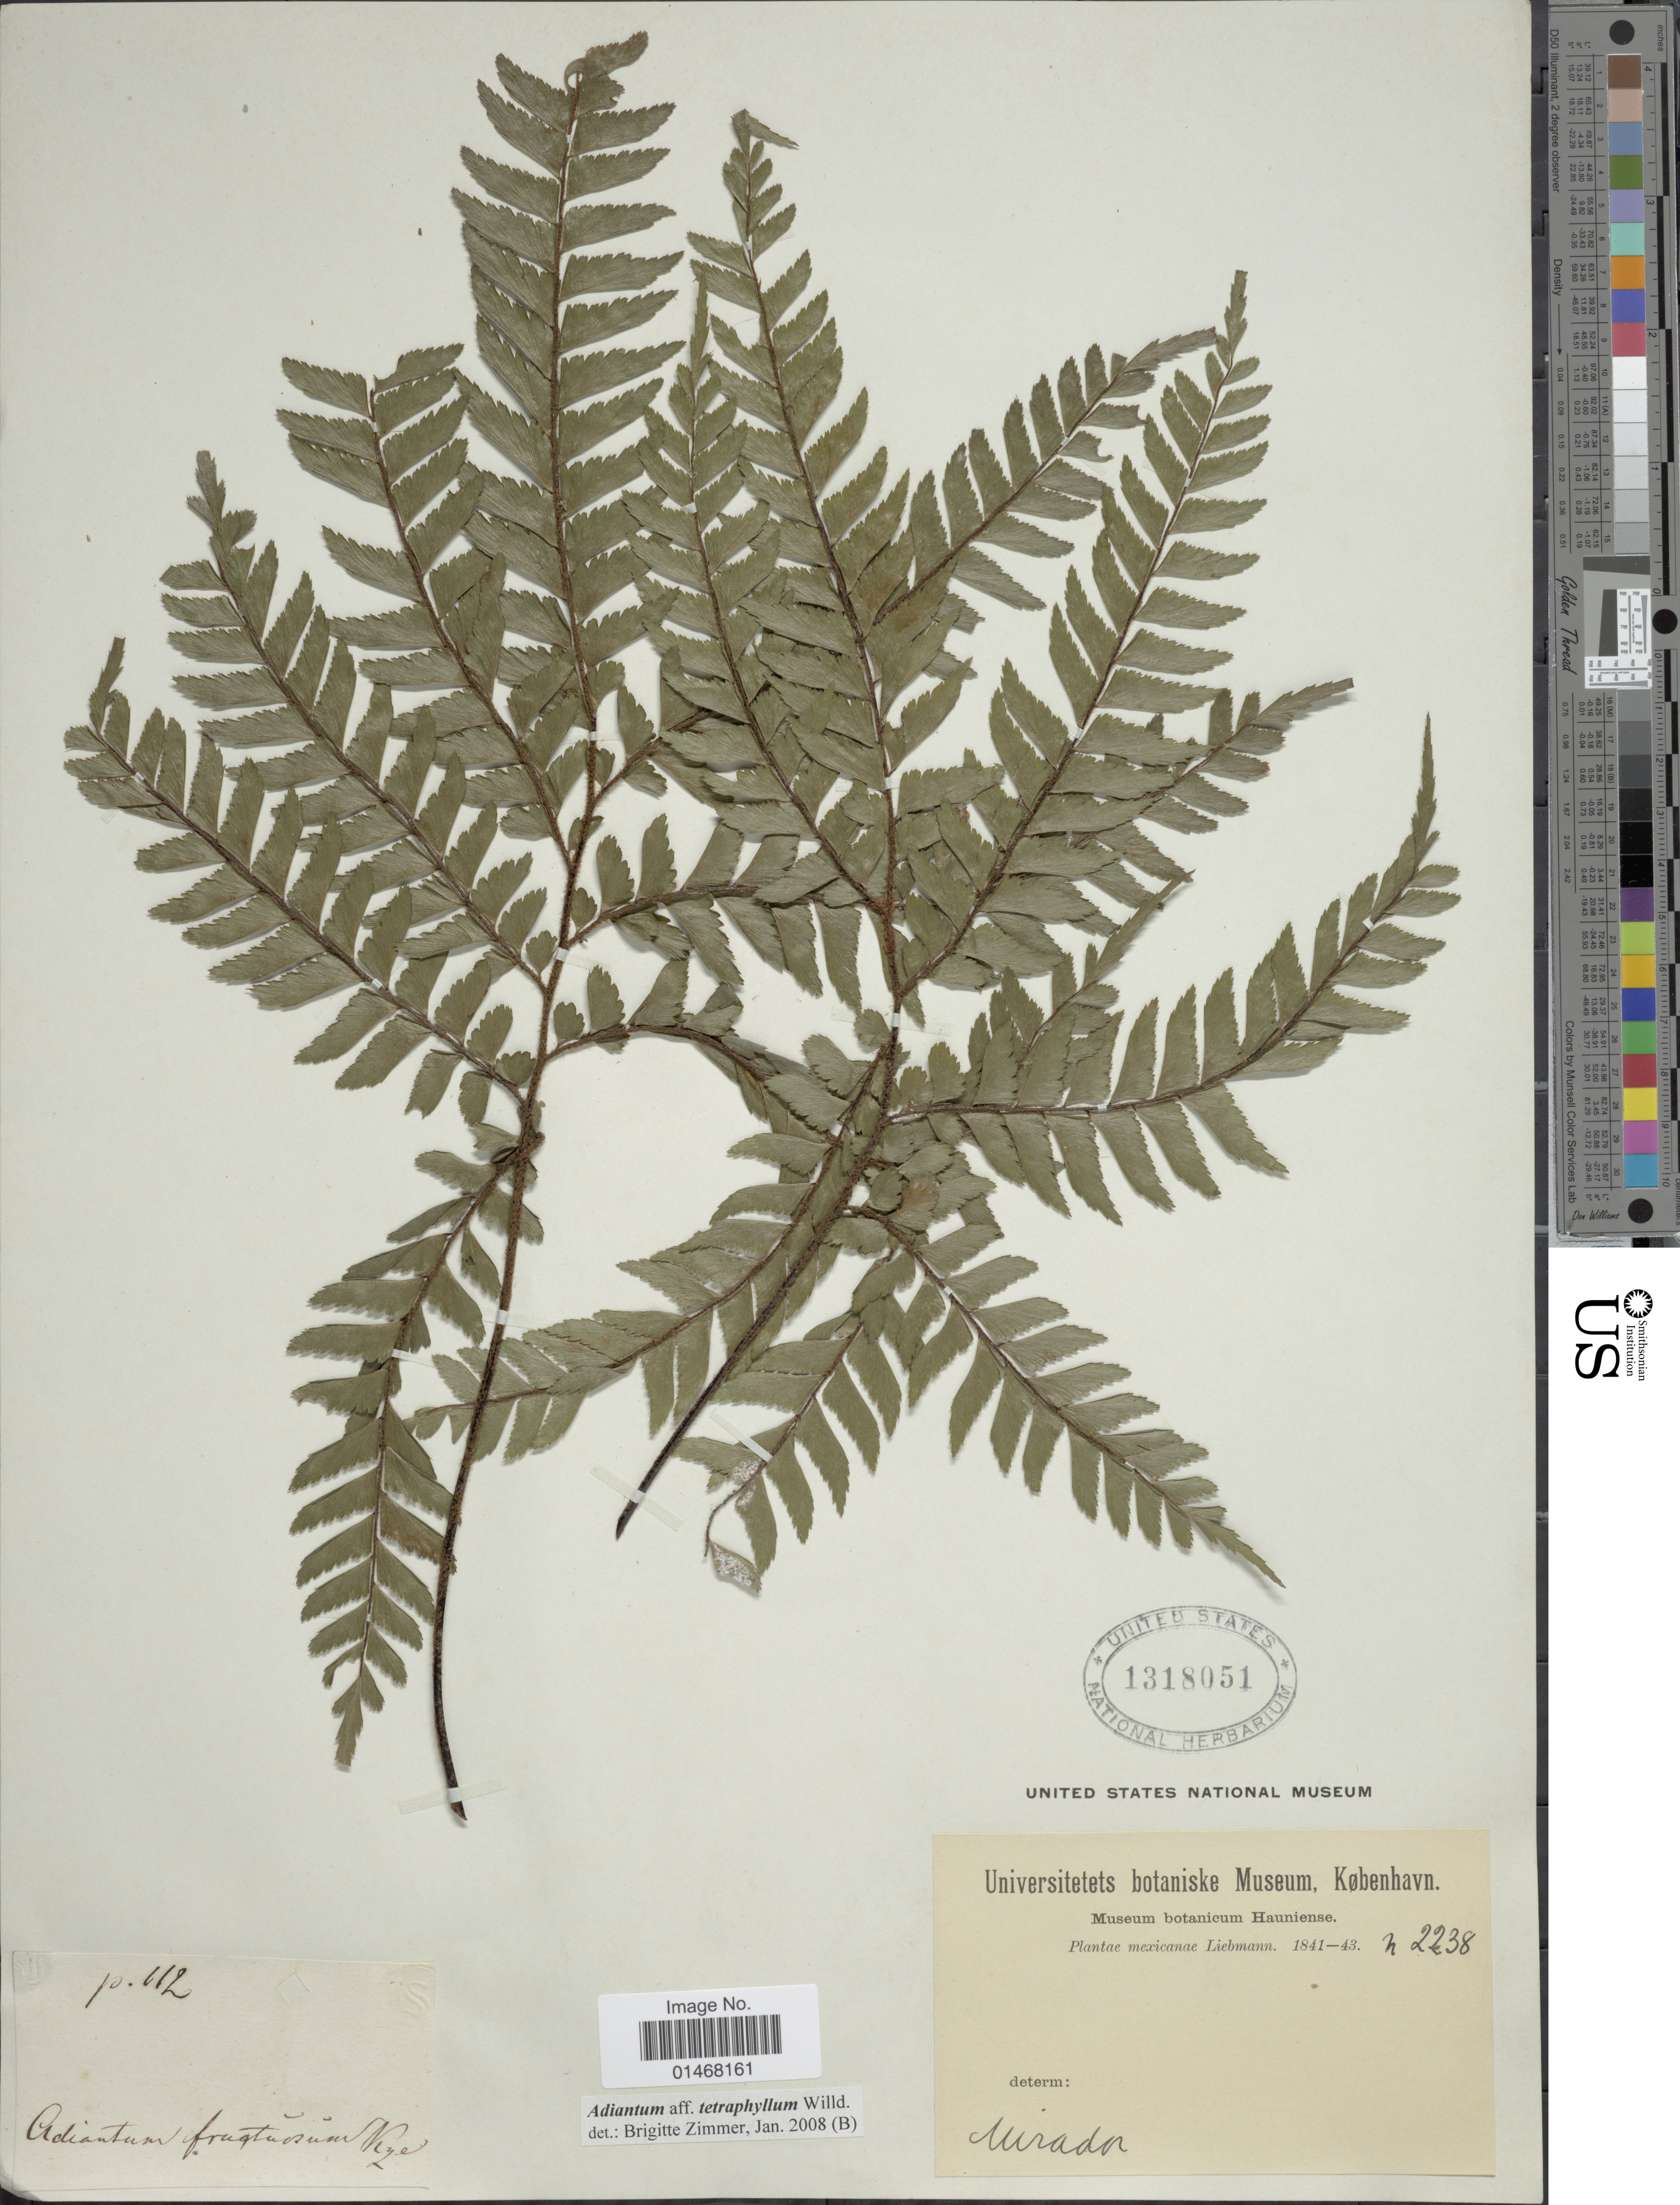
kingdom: Plantae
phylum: Tracheophyta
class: Polypodiopsida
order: Polypodiales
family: Pteridaceae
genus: Adiantum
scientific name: Adiantum tetraphyllum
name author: Humb. & Bonpl. ex Willd.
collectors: Liebmann, --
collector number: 2238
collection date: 1841/1843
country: Mexico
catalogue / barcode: US 1318051